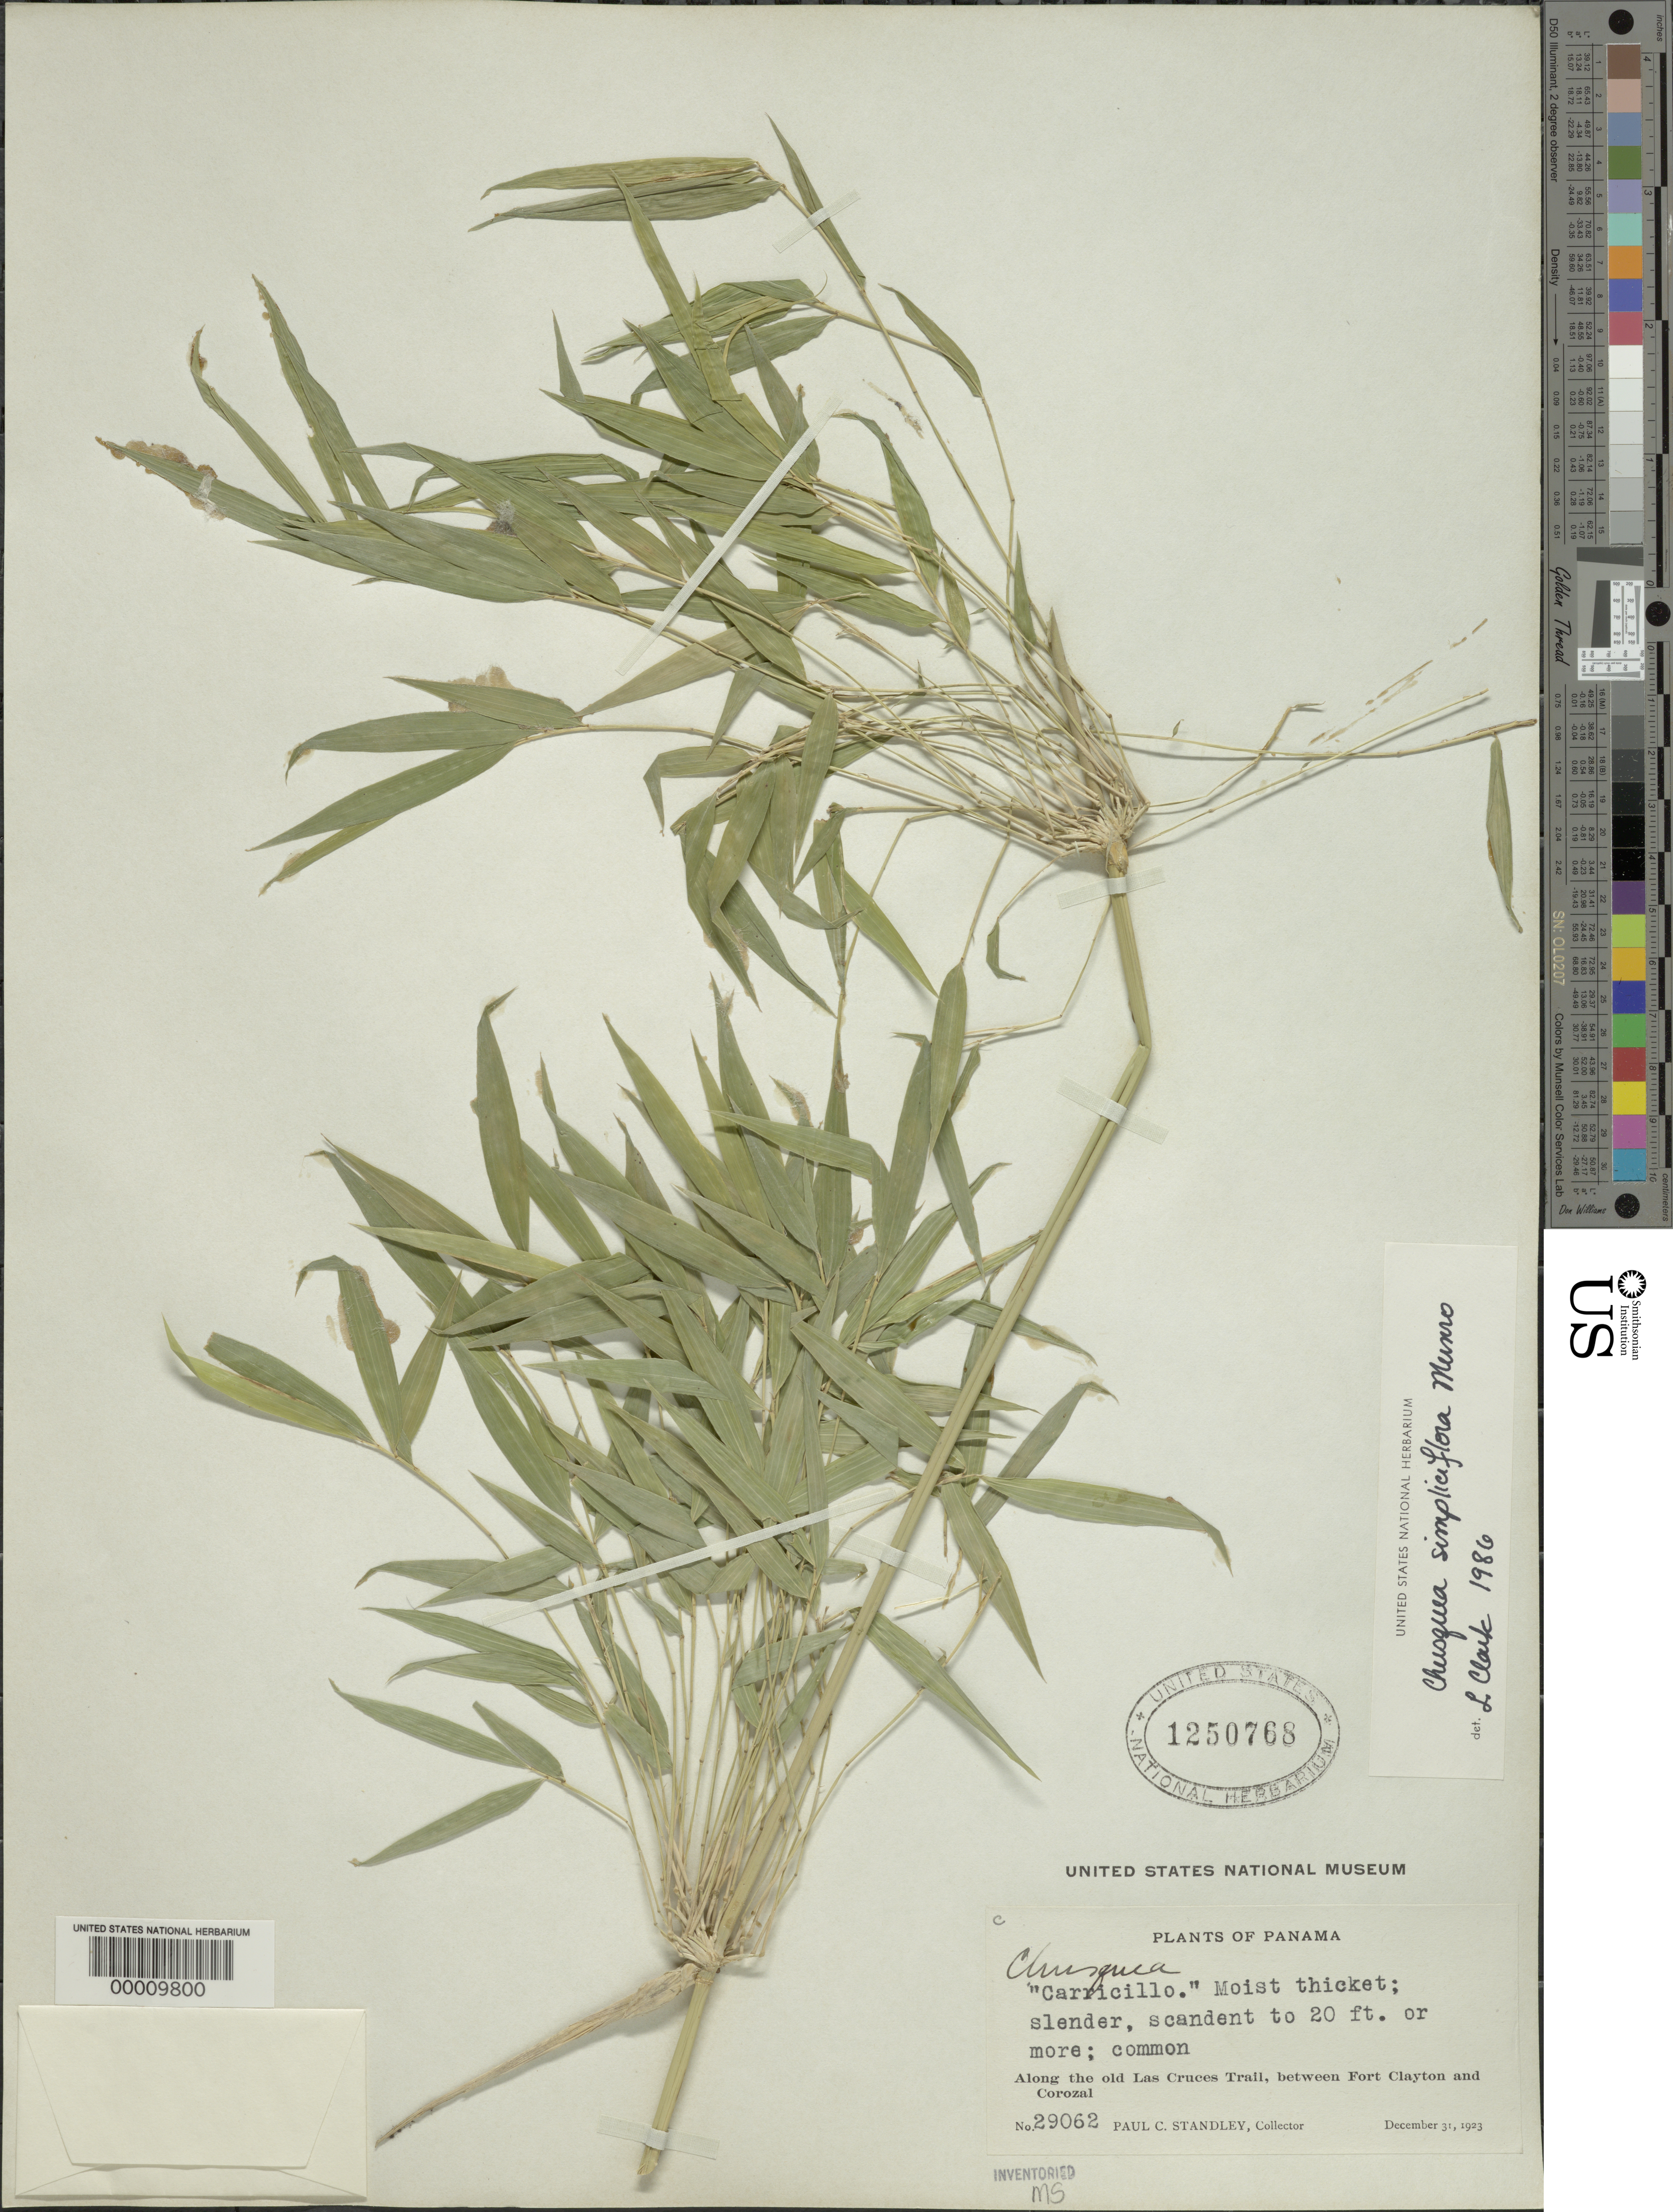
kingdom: Plantae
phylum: Tracheophyta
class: Liliopsida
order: Poales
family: Poaceae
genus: Chusquea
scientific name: Chusquea simpliciflora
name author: Munro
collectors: P. C. Standley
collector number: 29062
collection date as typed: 31 Dec 1923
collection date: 1923-12-31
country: Panama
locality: Las Cruces Trail, Fort Clayton, Corozal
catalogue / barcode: US 1250768